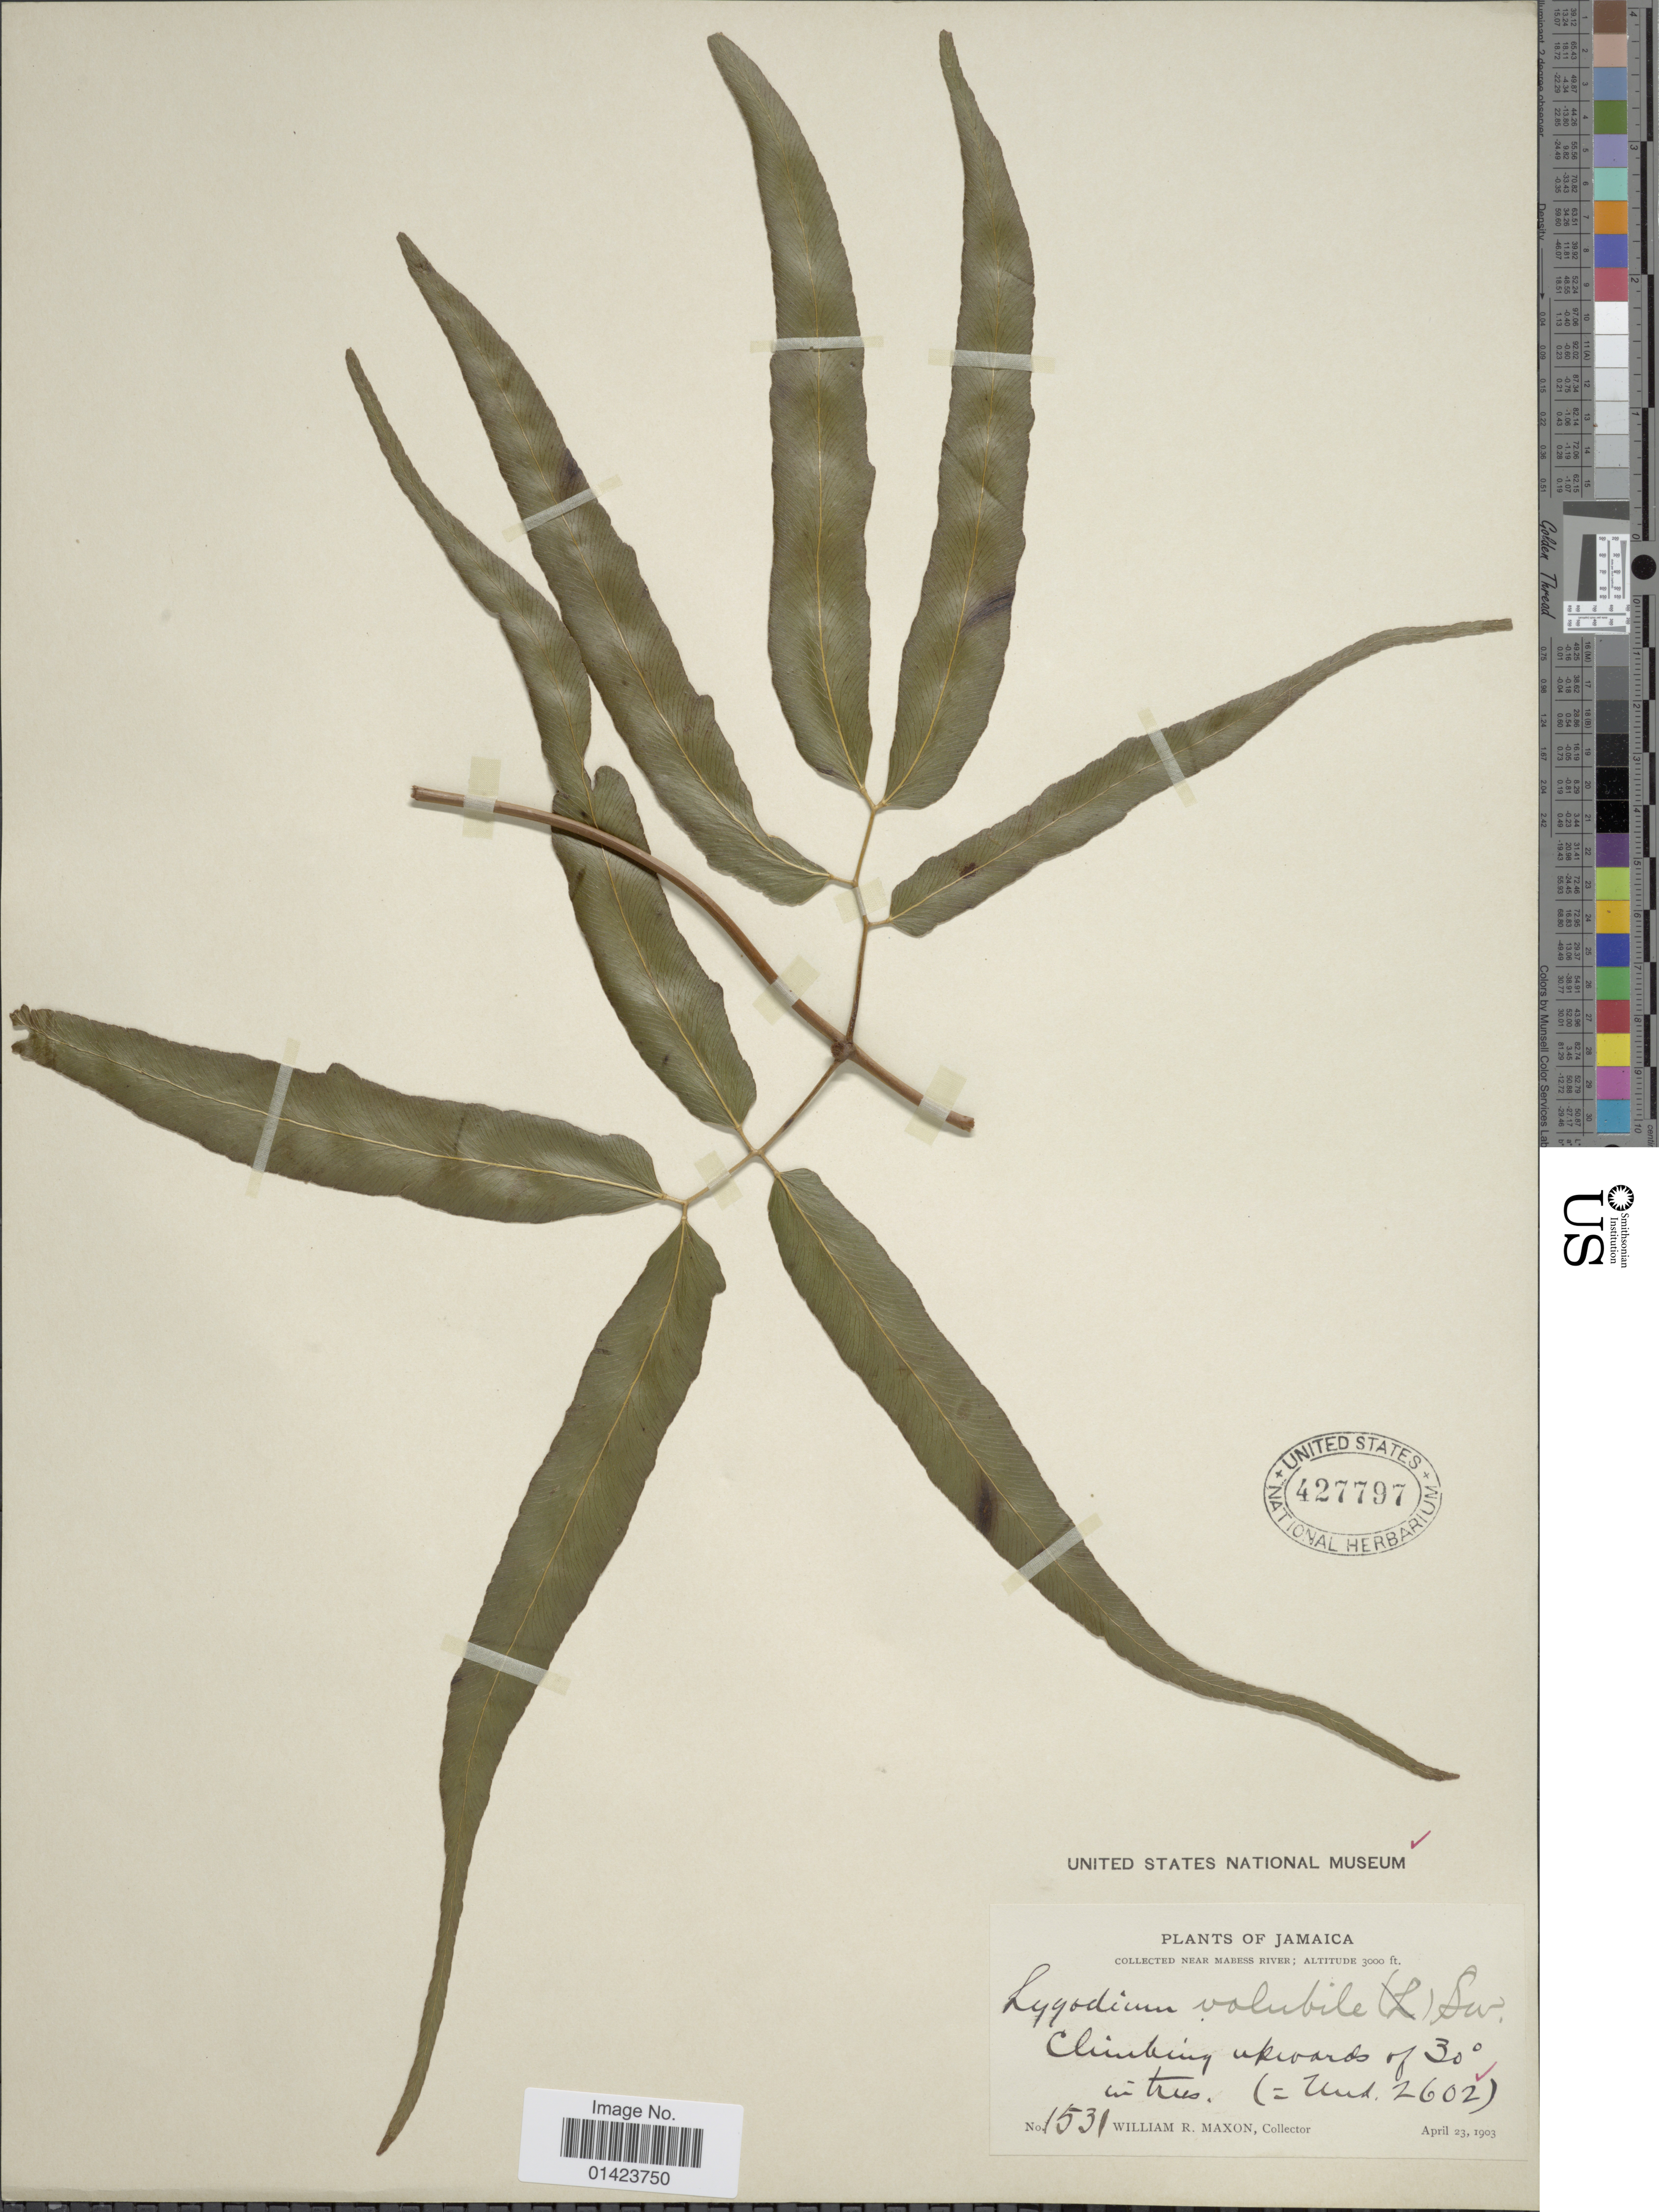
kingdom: Plantae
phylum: Tracheophyta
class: Polypodiopsida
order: Schizaeales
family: Lygodiaceae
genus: Lygodium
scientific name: Lygodium volubile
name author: Sw.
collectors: W. R. Maxon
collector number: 1531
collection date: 1903-04-23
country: Jamaica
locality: Near Mabess River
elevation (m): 914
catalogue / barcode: US 427797